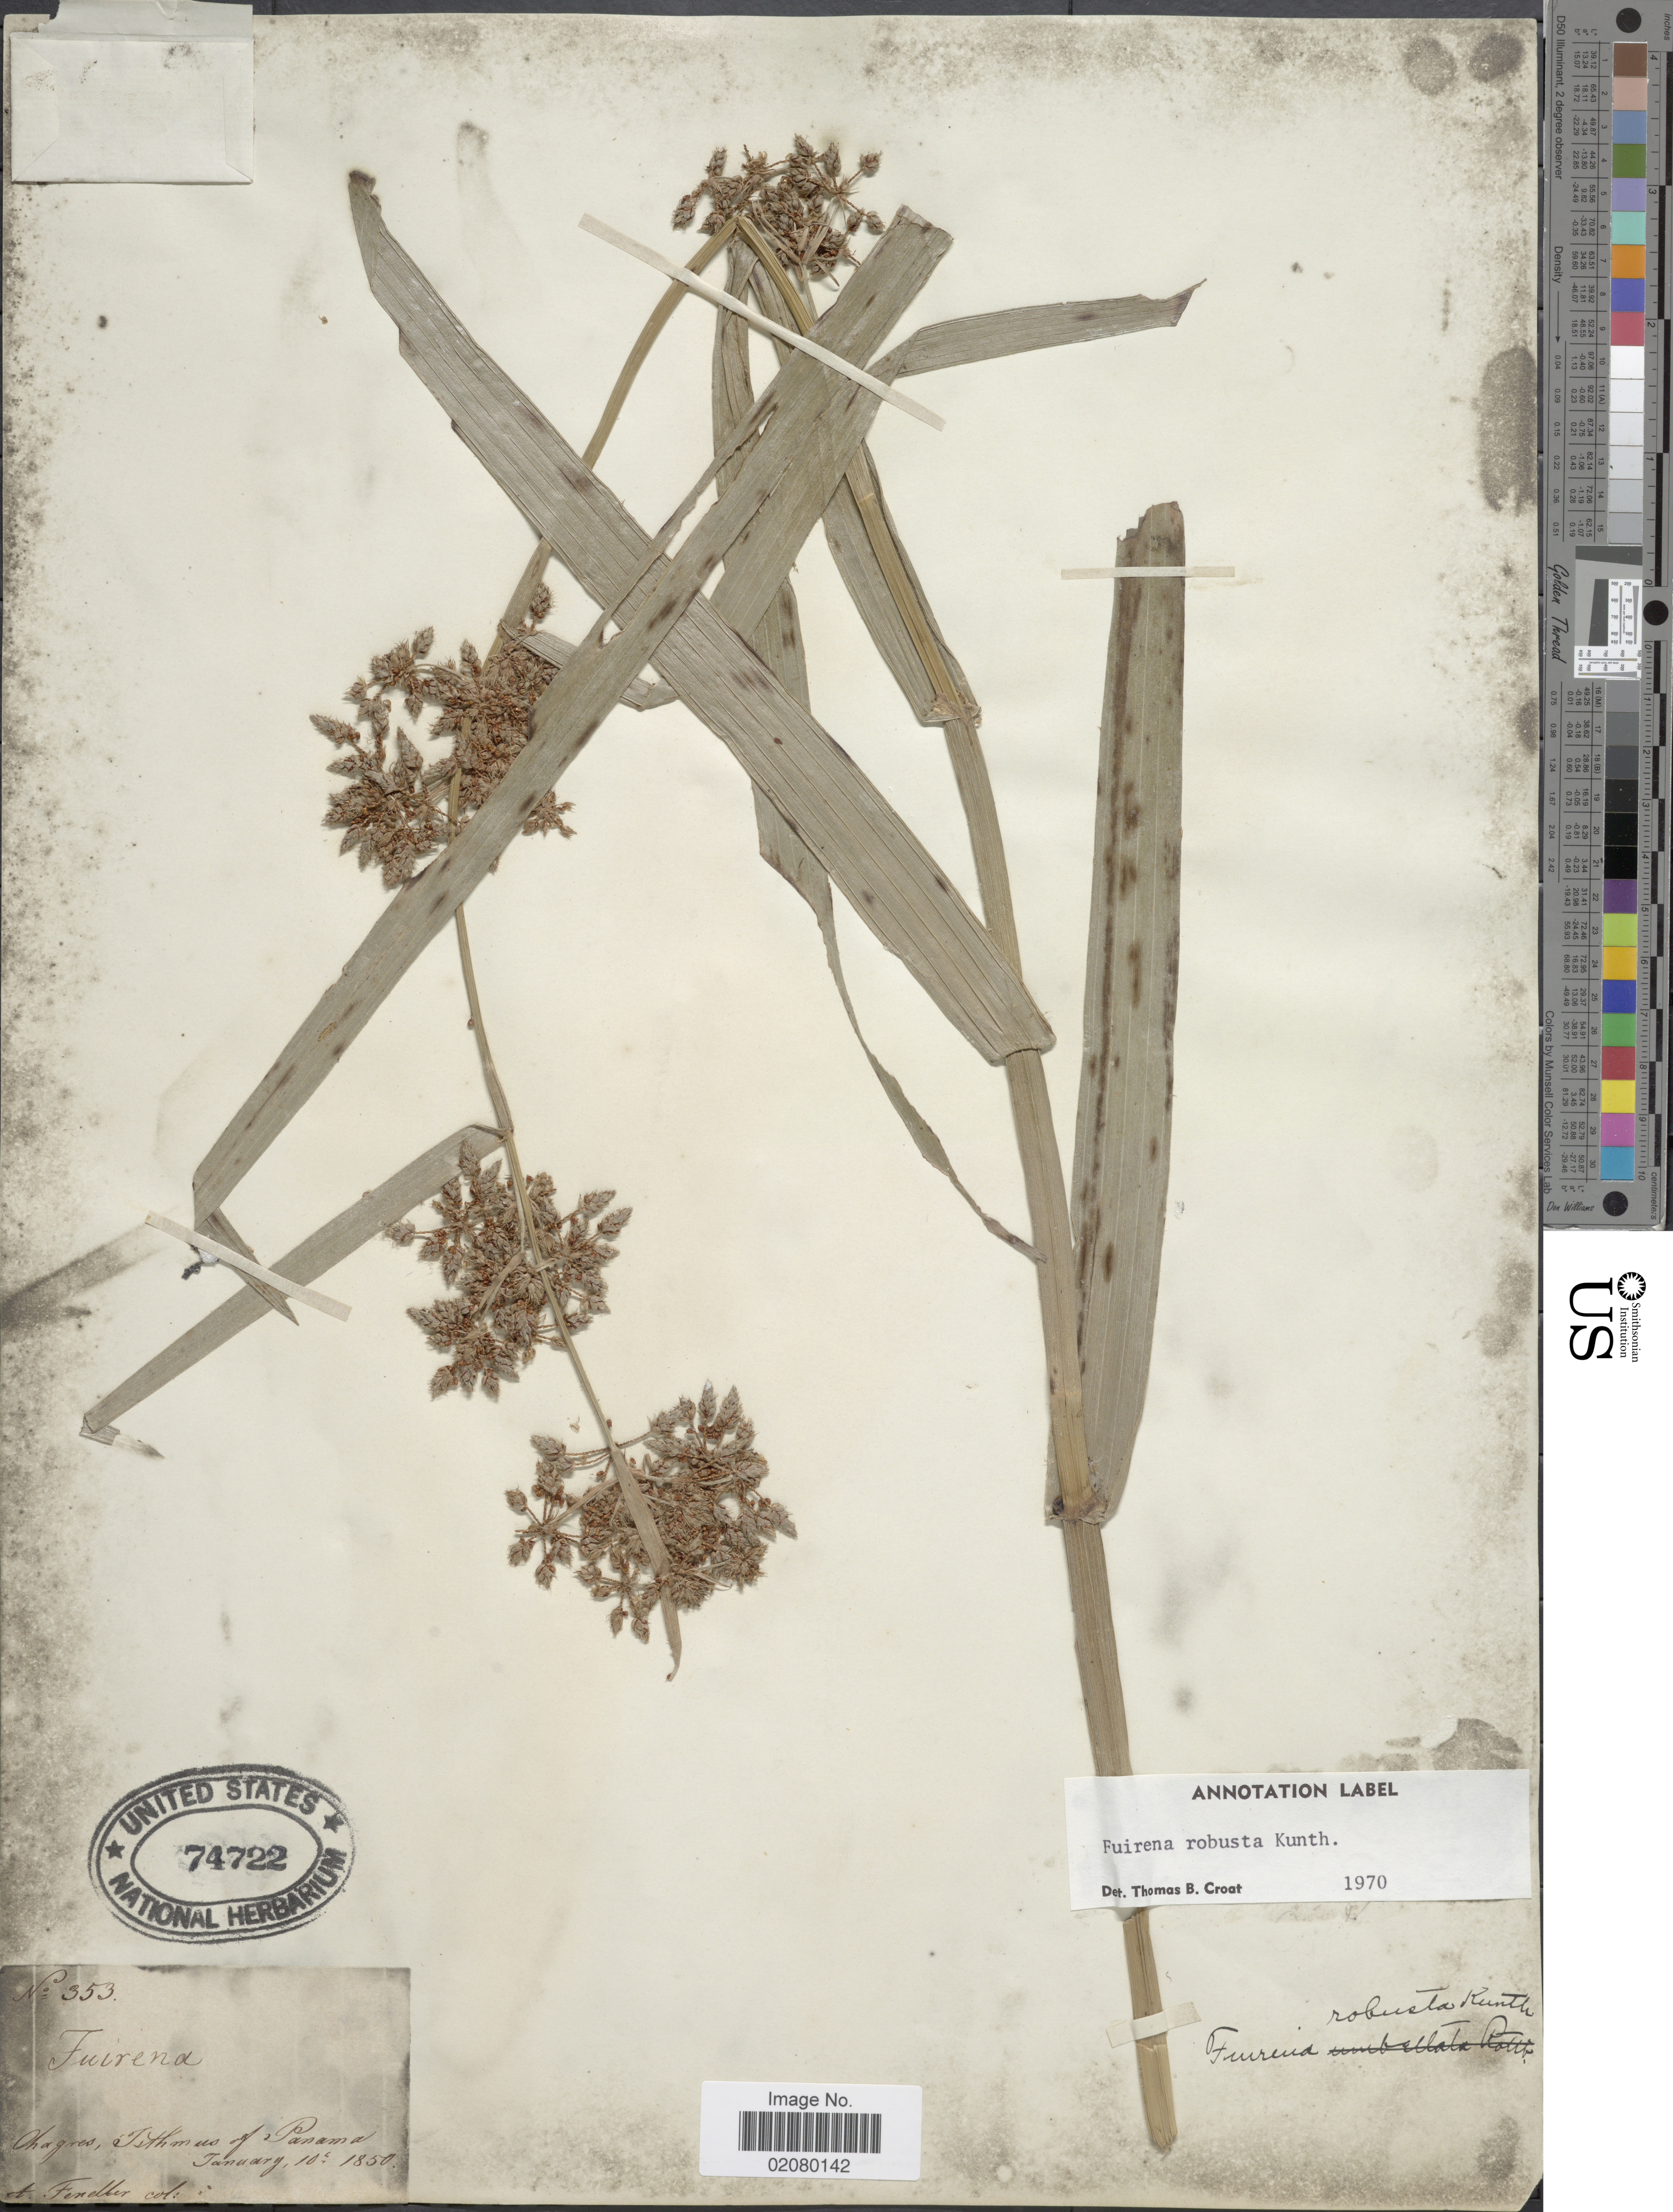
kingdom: Plantae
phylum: Tracheophyta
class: Liliopsida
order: Poales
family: Cyperaceae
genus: Fuirena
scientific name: Fuirena robusta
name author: Kunth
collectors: A. Fendler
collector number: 353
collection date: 1850-01-10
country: Panama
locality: Chagres, Isthmus of Panama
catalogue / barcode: US 74722